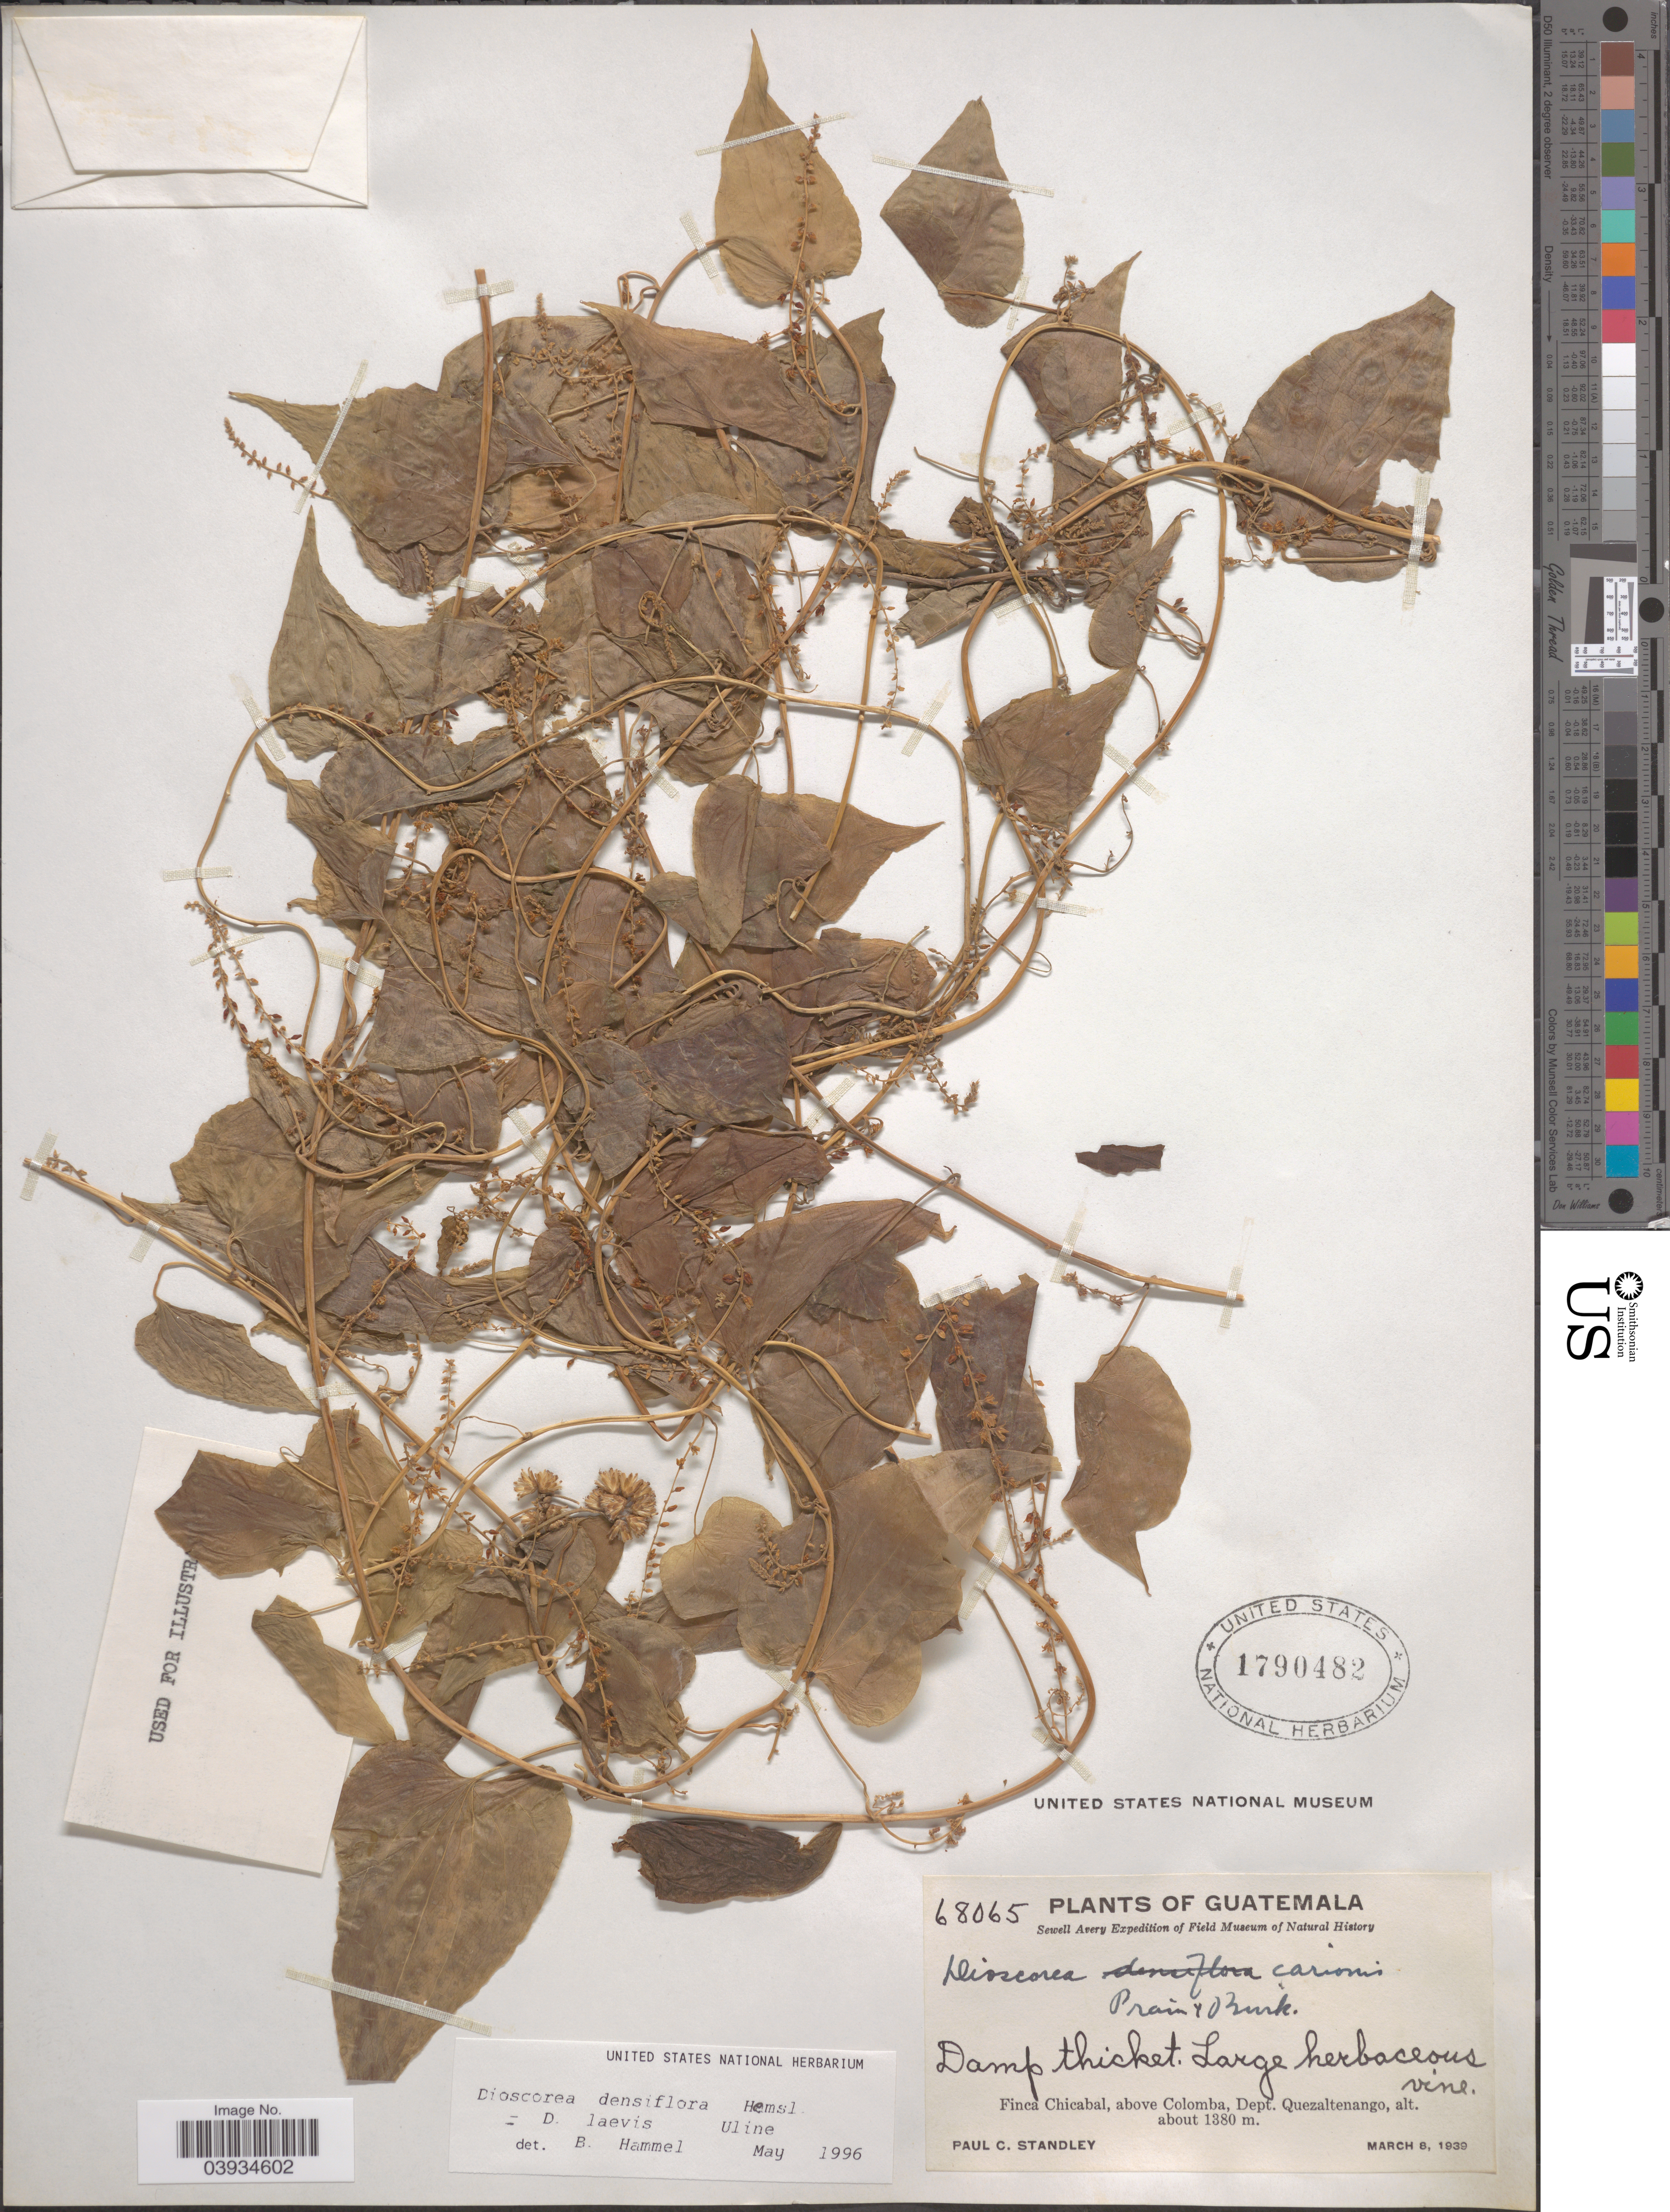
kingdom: Plantae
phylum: Tracheophyta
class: Liliopsida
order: Dioscoreales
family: Dioscoreaceae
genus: Dioscorea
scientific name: Dioscorea laevis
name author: Uline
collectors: P. C. Standley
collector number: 68065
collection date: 1939-03-08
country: Guatemala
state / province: Quetzaltenango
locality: Finca Chicabal, above Colomba, Dept. Quezaltenango.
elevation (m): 1380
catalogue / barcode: US 1790482